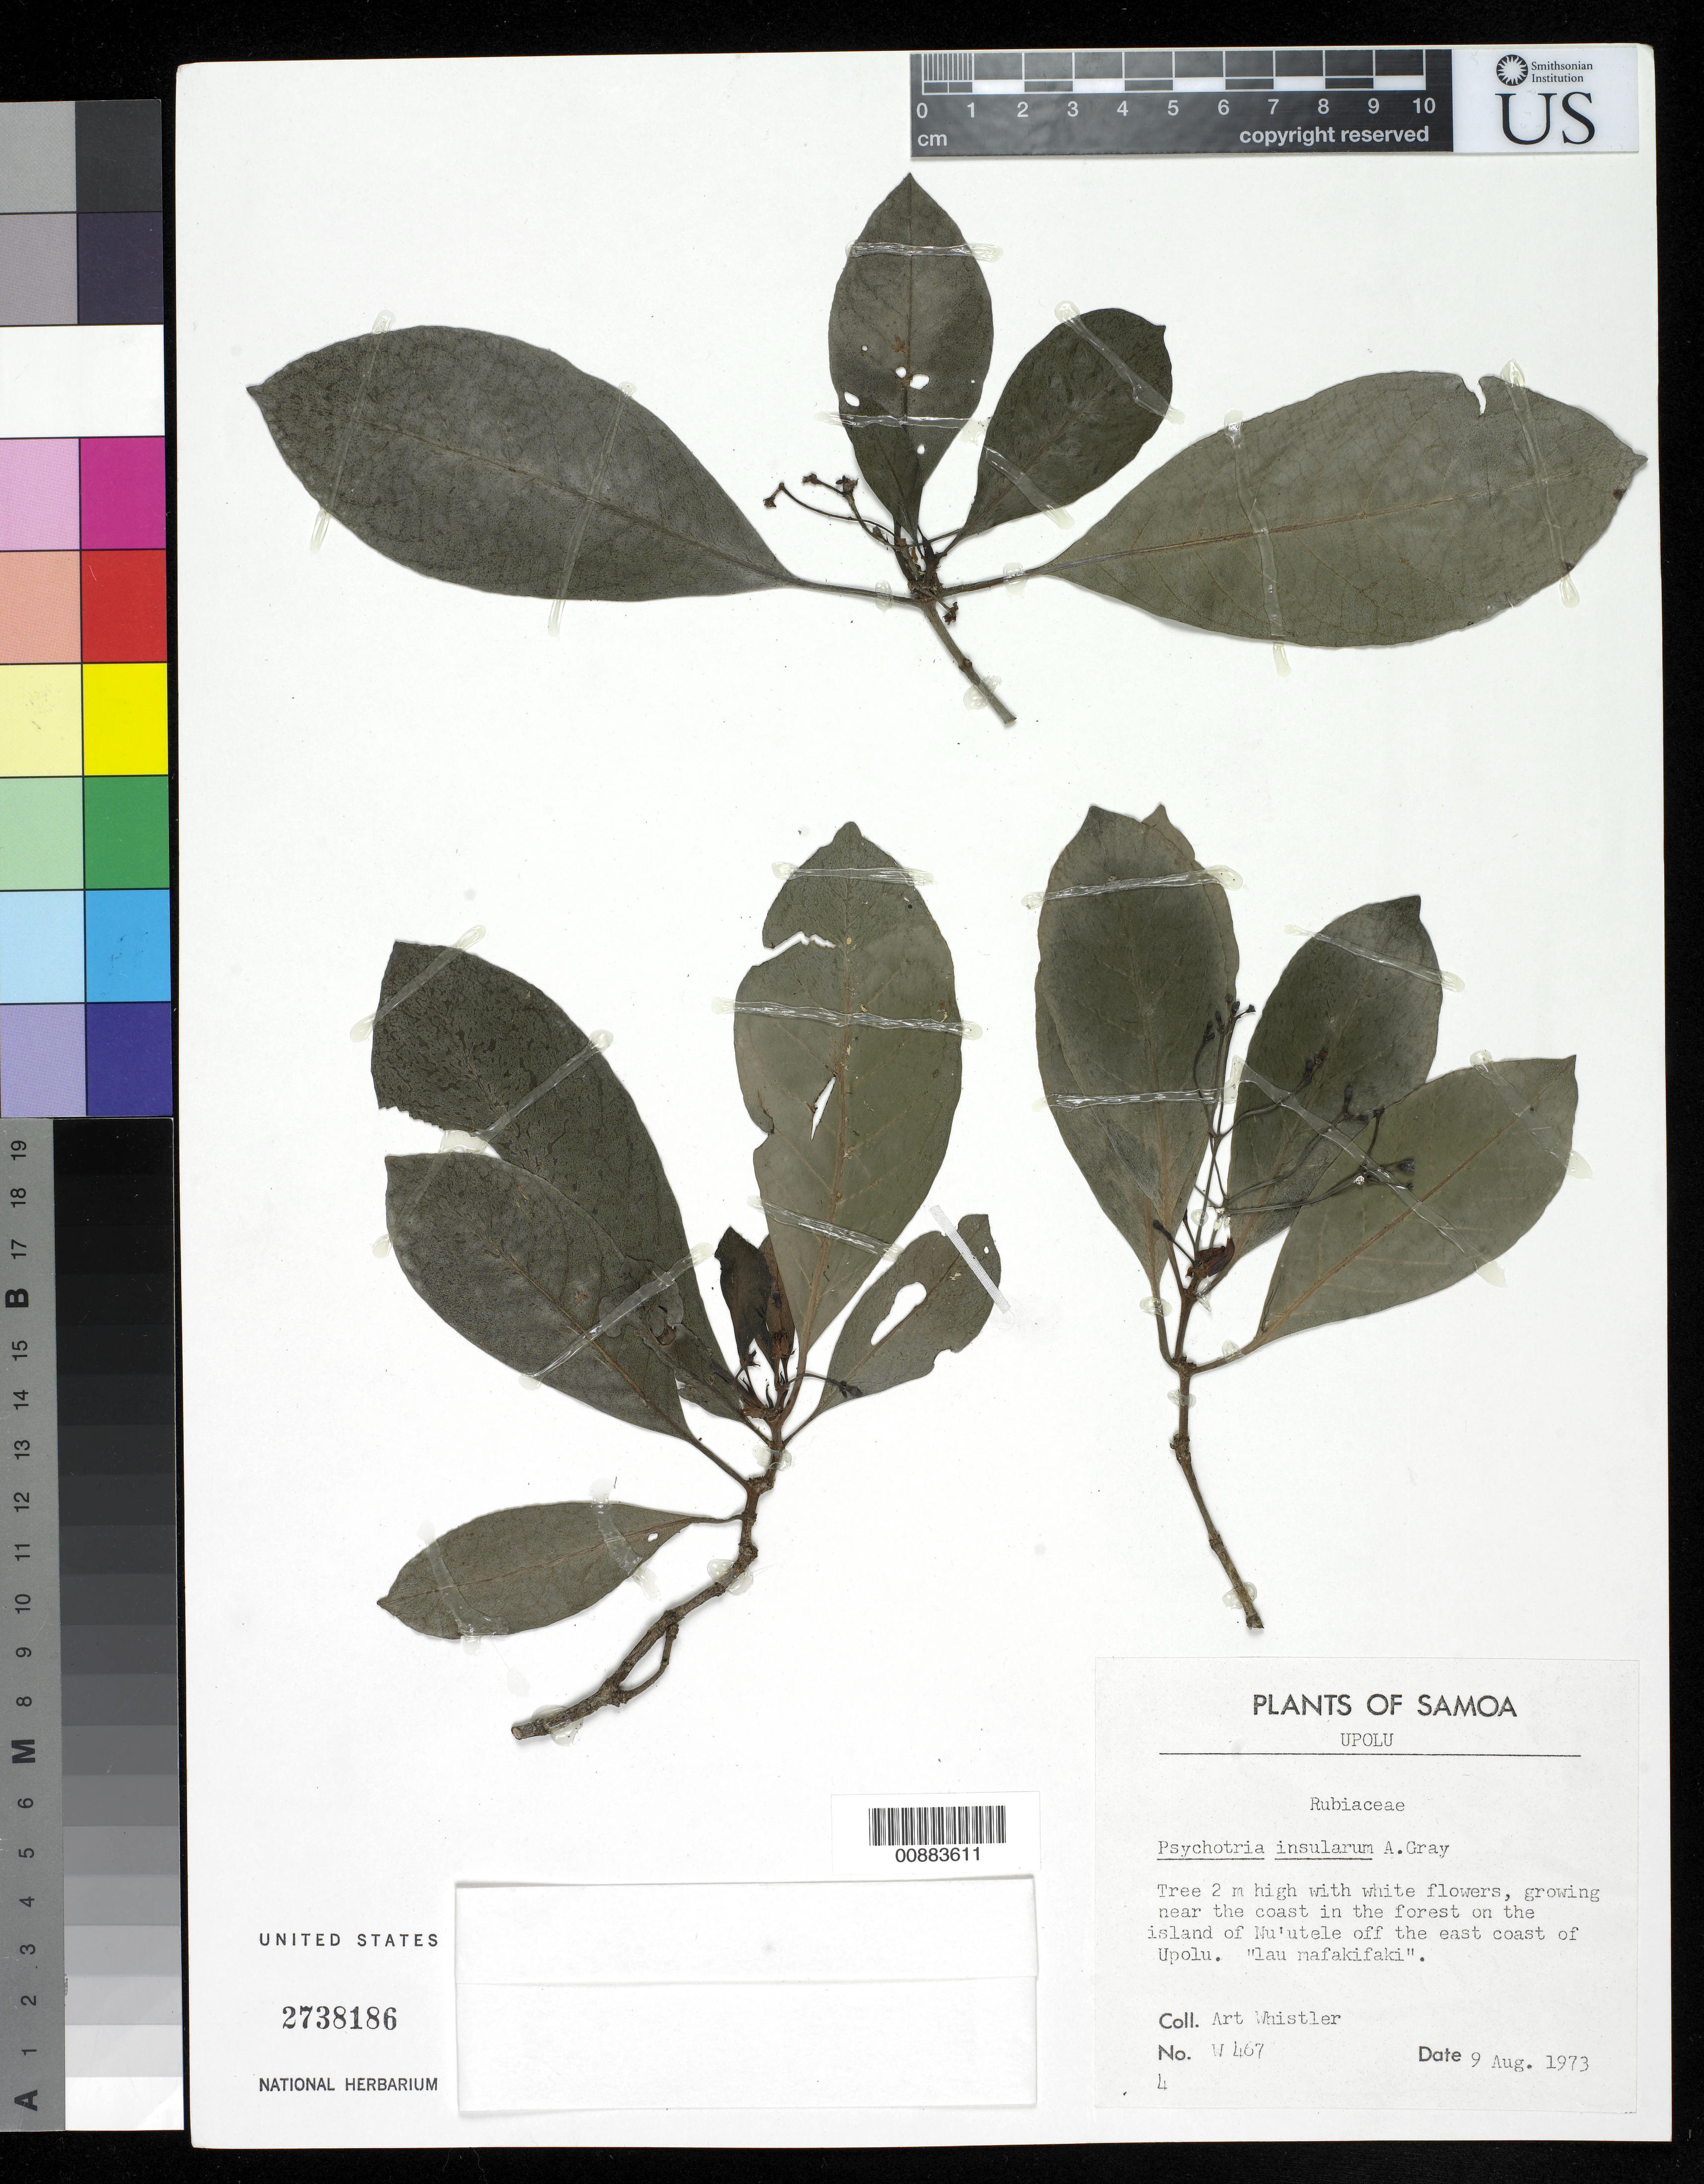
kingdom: Plantae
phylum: Tracheophyta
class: Magnoliopsida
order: Gentianales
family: Rubiaceae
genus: Psychotria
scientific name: Psychotria insularum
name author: A. Gray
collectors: A. Whistler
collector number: W 467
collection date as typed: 09 Aug 1973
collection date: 1973-08-09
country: Samoa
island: Nu'utele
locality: Nu'utele Island off the E coast of Upolu.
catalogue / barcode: US 2738186